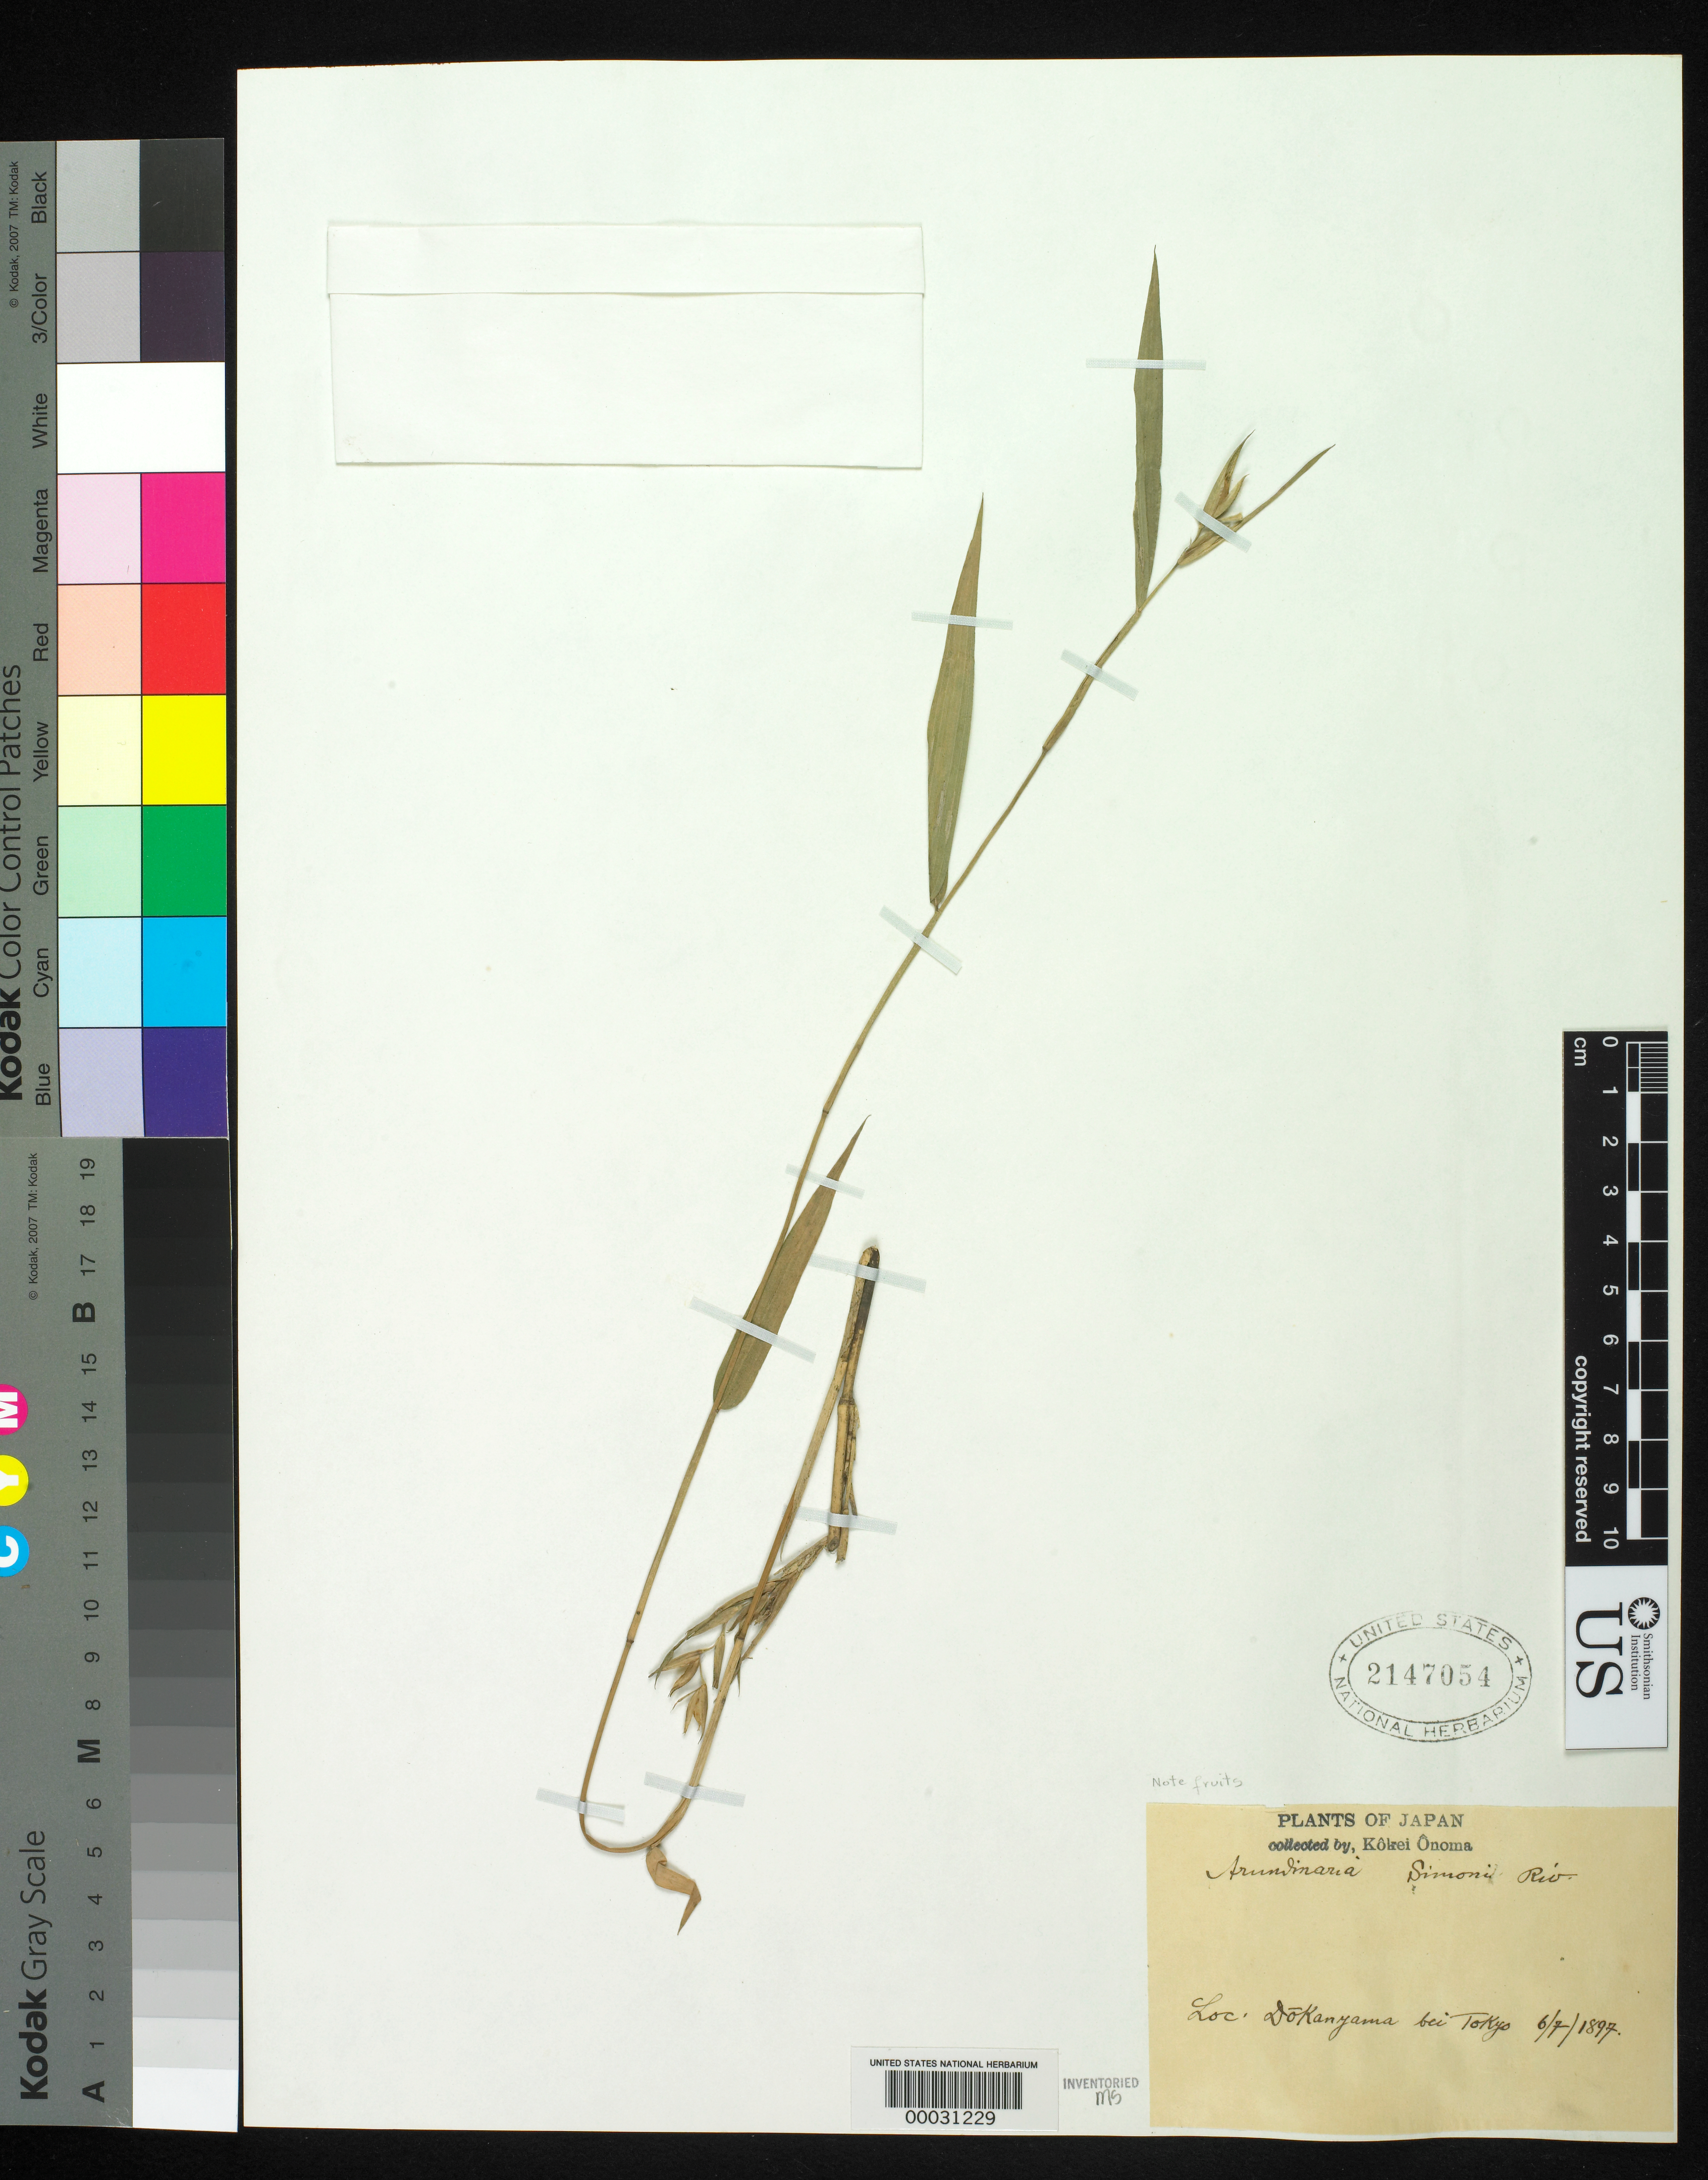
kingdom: Plantae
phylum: Tracheophyta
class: Liliopsida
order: Poales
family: Poaceae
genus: Arundinaria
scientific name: Arundinaria acuminata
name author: Munro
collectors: K. Onoma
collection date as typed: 06 Jul 1897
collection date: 1897-07-06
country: Japan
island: Honshu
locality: Dokanyama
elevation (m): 3630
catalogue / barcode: US 2147054